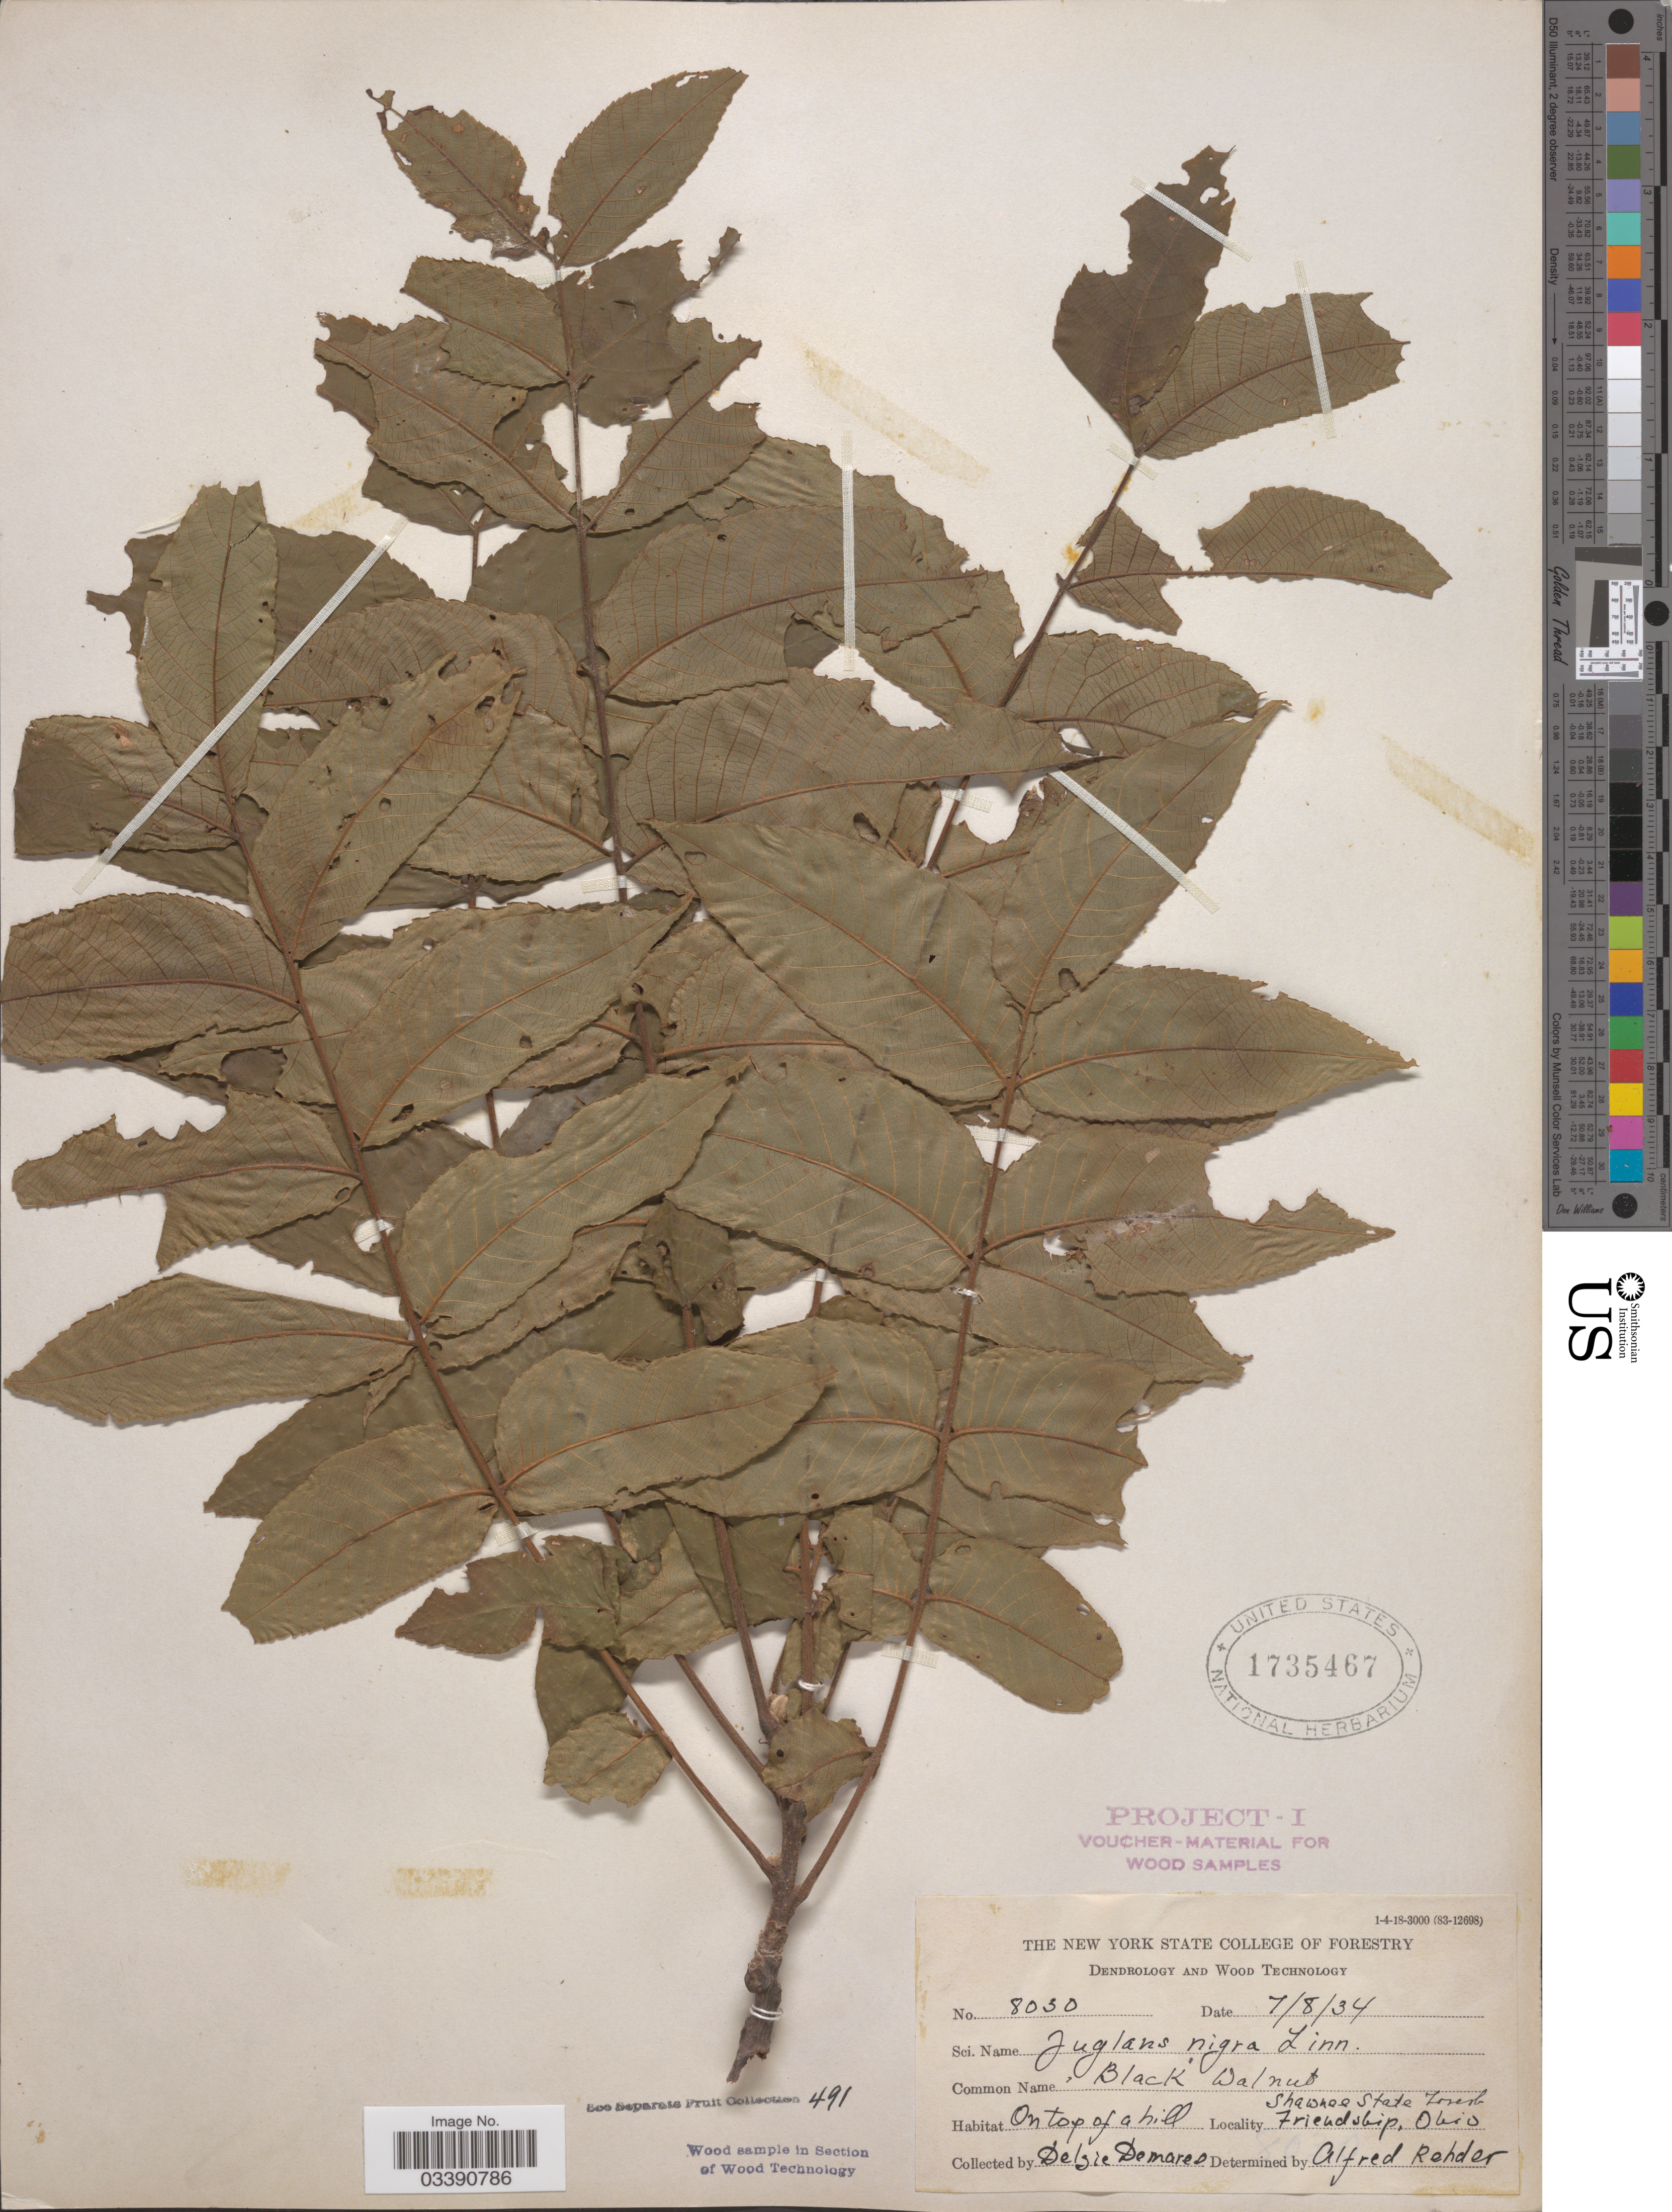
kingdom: Plantae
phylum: Tracheophyta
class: Magnoliopsida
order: Fagales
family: Juglandaceae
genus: Juglans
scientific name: Juglans nigra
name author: L.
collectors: D. Demaree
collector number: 8030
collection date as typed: Transcribed d/m/y: 8/7/34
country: United States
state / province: Ohio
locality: Shawnee State Forest. Friendship.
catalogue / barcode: US 1735467